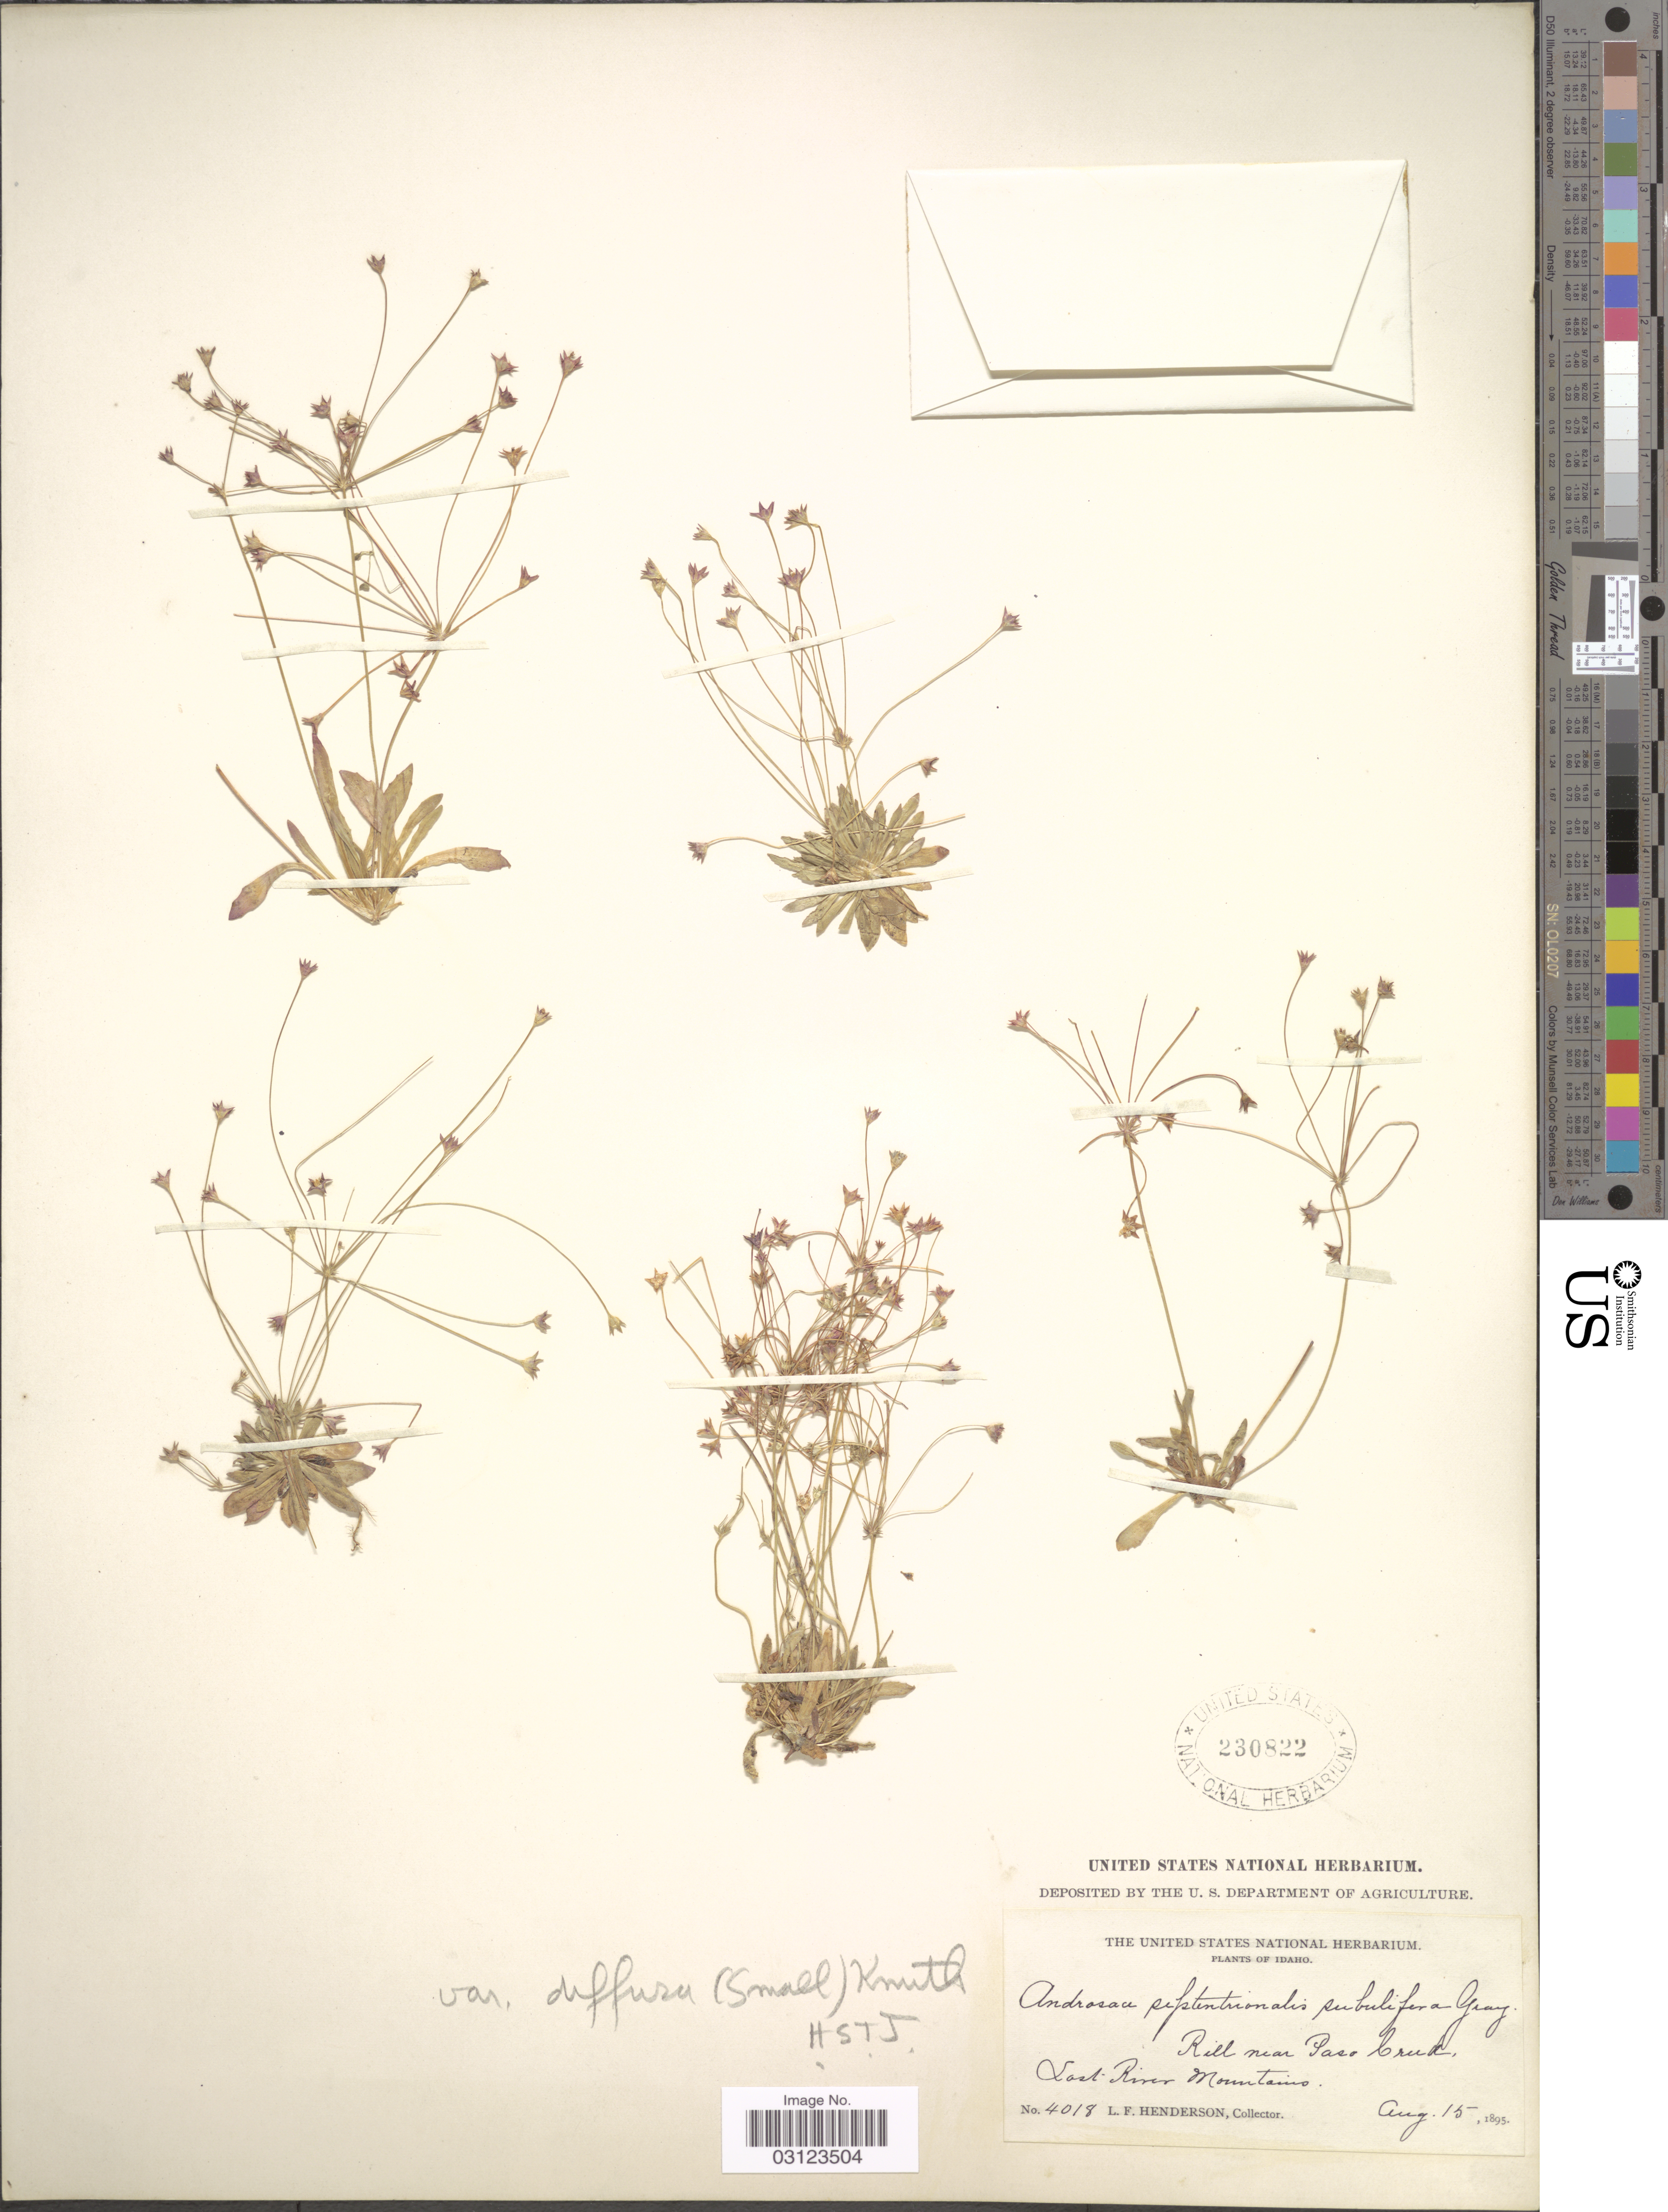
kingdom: Plantae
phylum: Tracheophyta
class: Magnoliopsida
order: Ericales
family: Primulaceae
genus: Androsace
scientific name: Androsace septentrionalis var. puberulenta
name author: (Rydb.) R. Knuth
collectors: L. Henderson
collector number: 4018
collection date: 1895-08-15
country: United States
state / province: Idaho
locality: Rill near Paso Creek, Lost River Mountains.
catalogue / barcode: US 230822